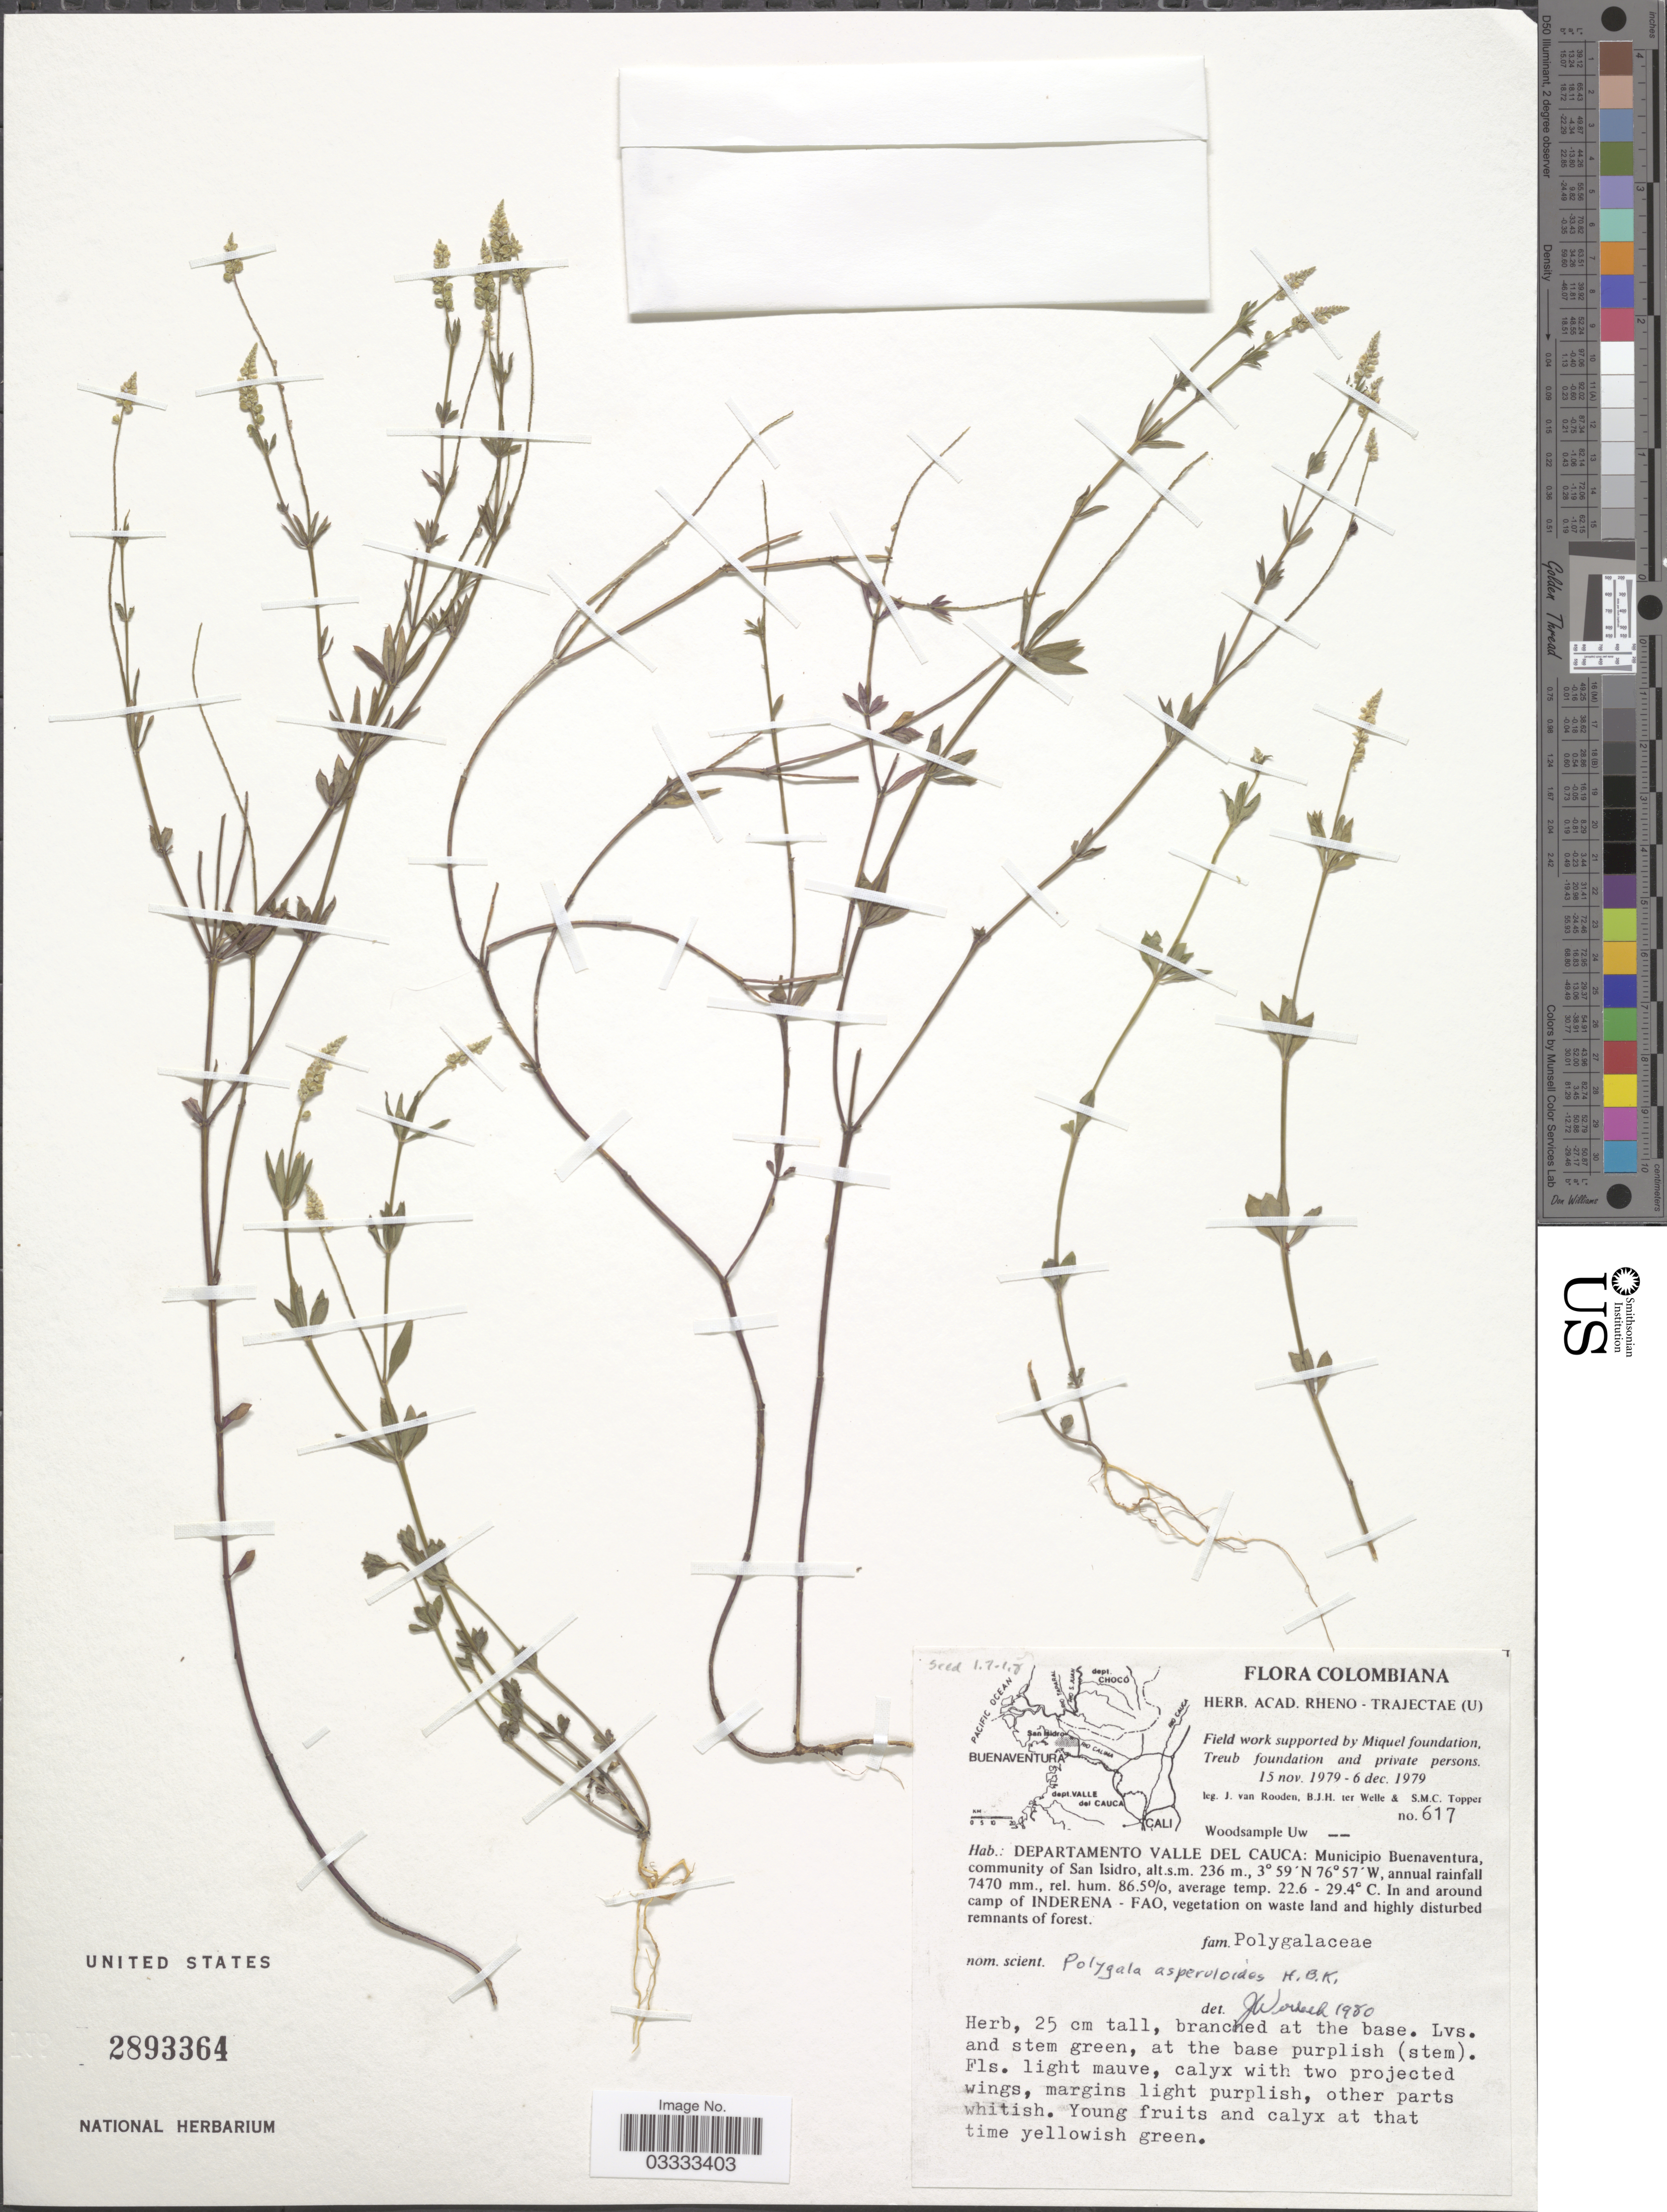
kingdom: Plantae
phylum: Tracheophyta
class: Magnoliopsida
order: Fabales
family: Polygalaceae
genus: Polygala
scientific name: Polygala asperuloides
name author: Kunth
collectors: J. Van Rooden, B. Welle & S. Topper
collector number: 617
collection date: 1979-11-15/1979-12-06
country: Colombia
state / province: Valle del Cauca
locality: Departamento Valle del Cauca: Municipio Buenaventura, community of San Isidro.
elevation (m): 236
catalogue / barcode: US 2893364